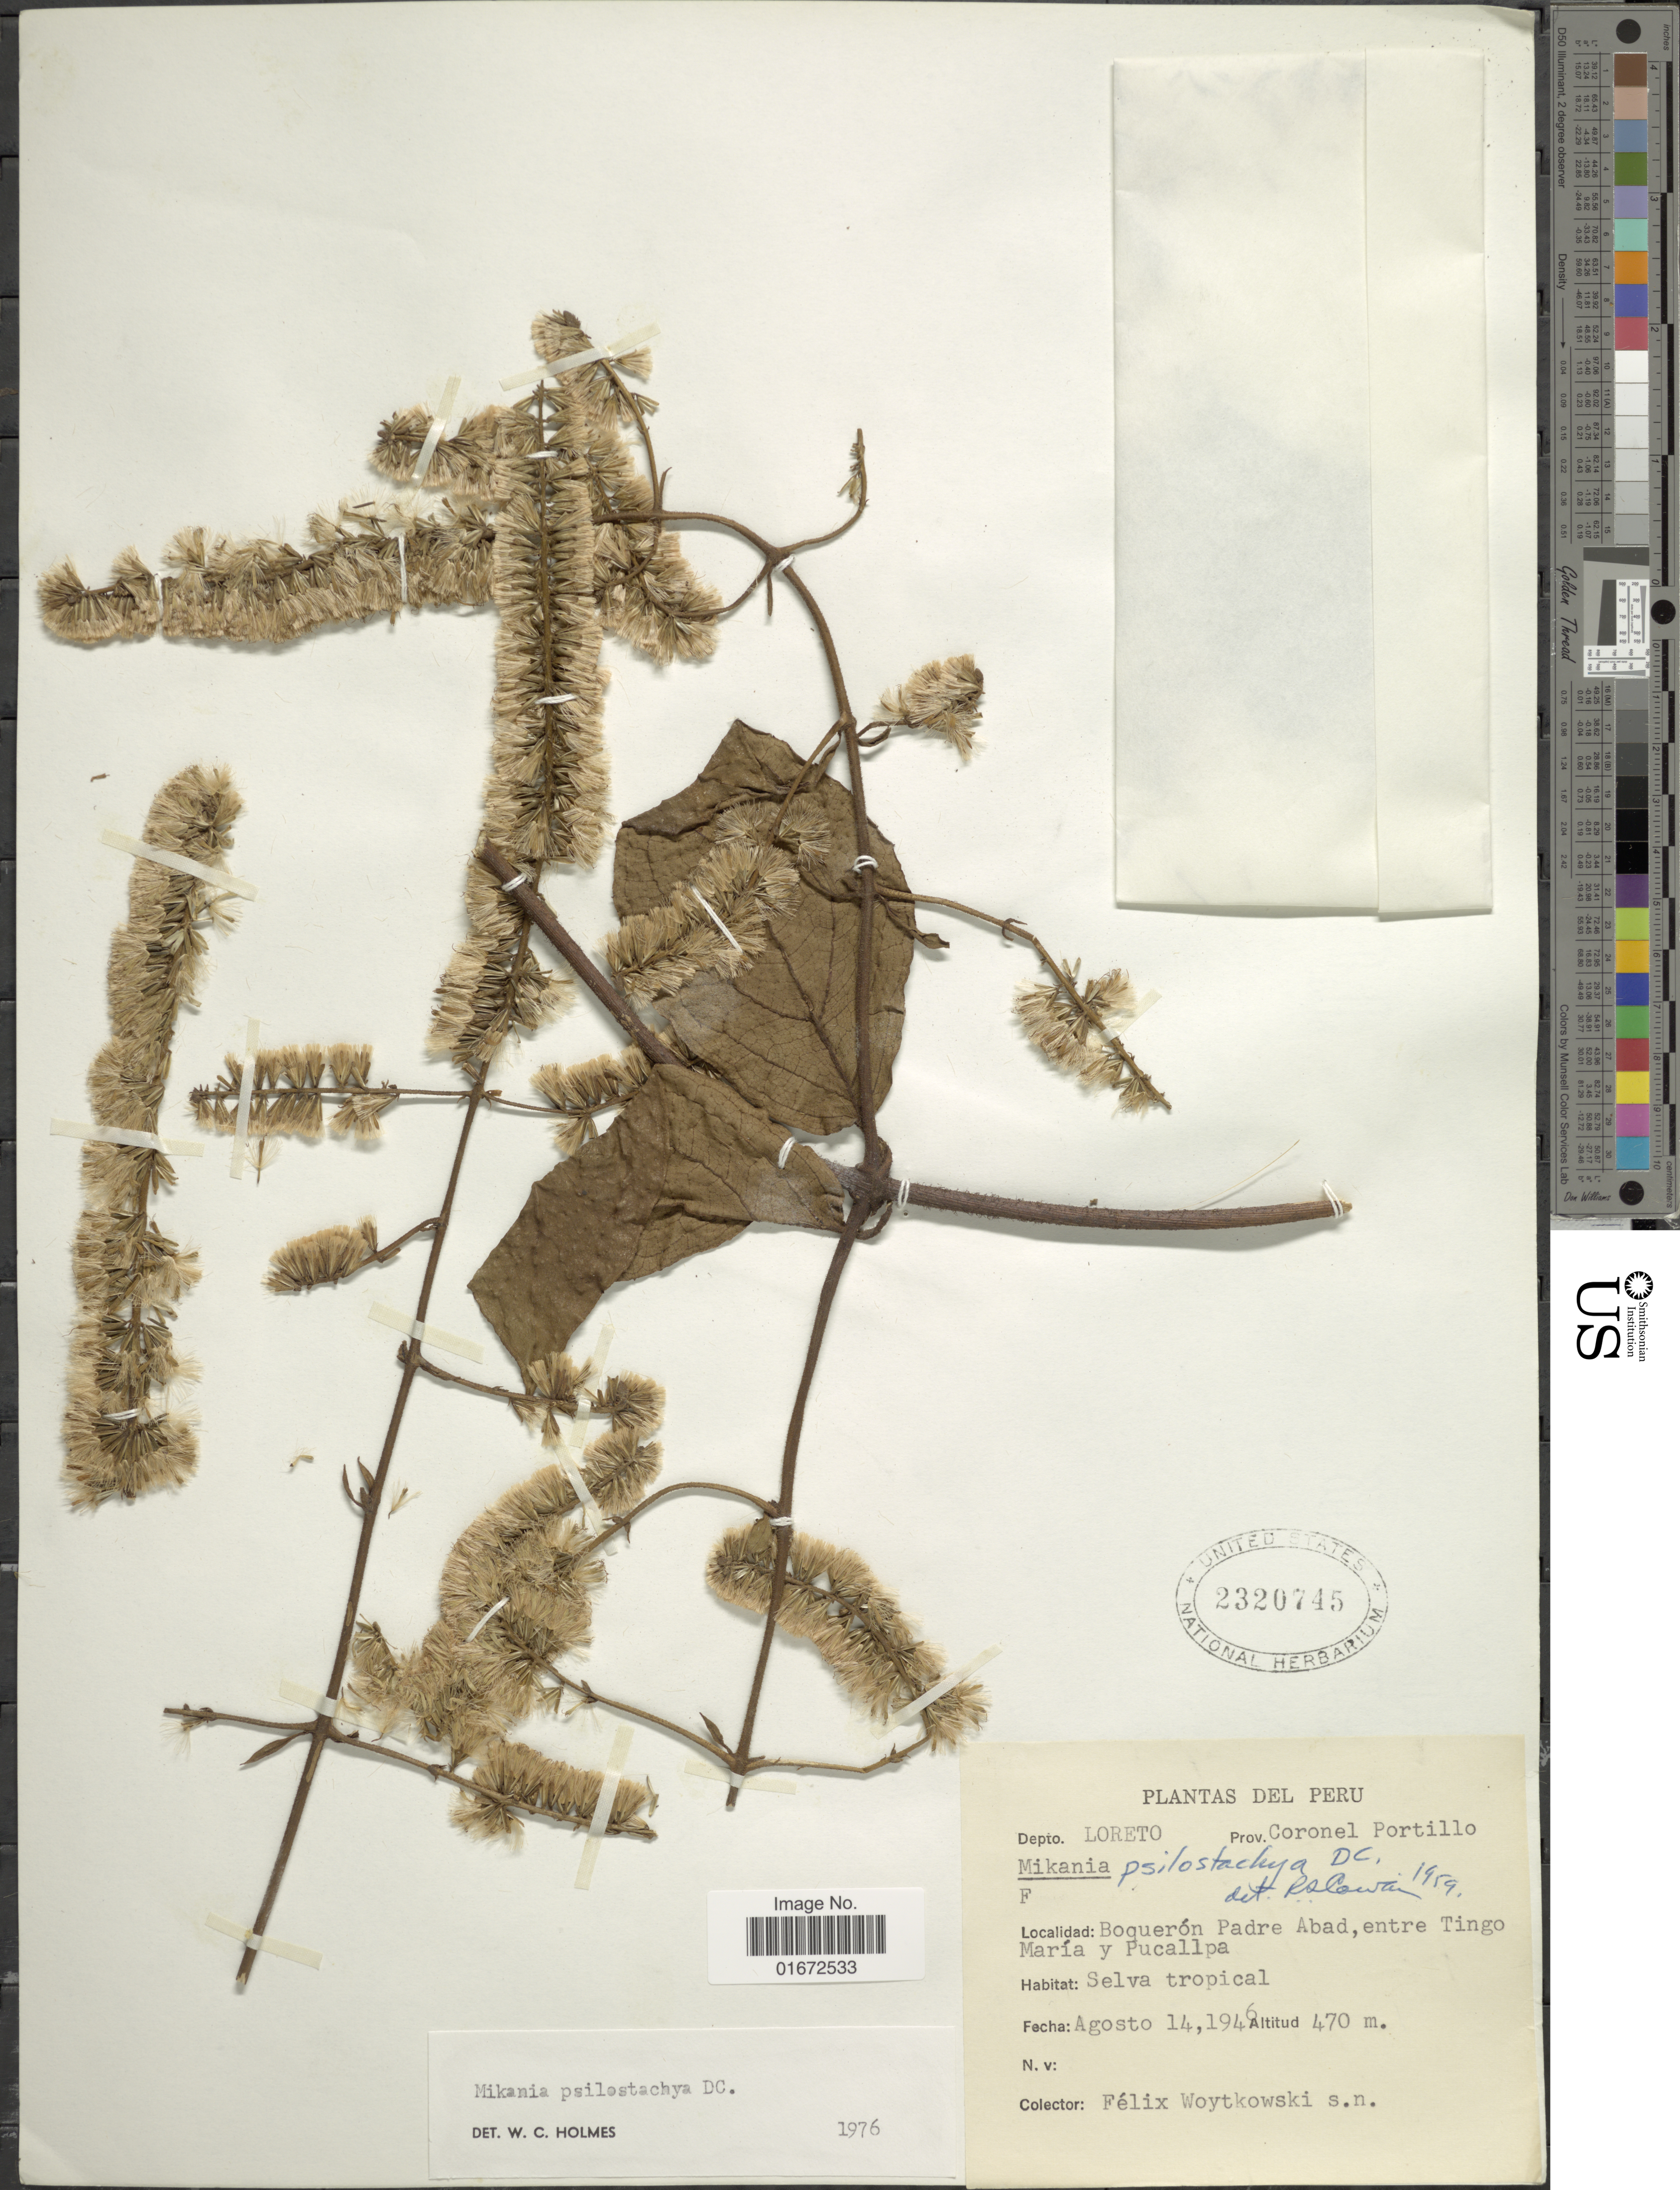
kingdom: Plantae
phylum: Tracheophyta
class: Magnoliopsida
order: Asterales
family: Asteraceae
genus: Mikania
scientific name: Mikania psilostachya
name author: DC.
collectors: F. Woytkowski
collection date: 1946-08-14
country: Peru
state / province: Loreto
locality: Depto. Loreto. Prov. Coronel Portillo. Boquerón Padre Abad, entre Tingo María y Pucallpa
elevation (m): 470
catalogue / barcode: US 2320745